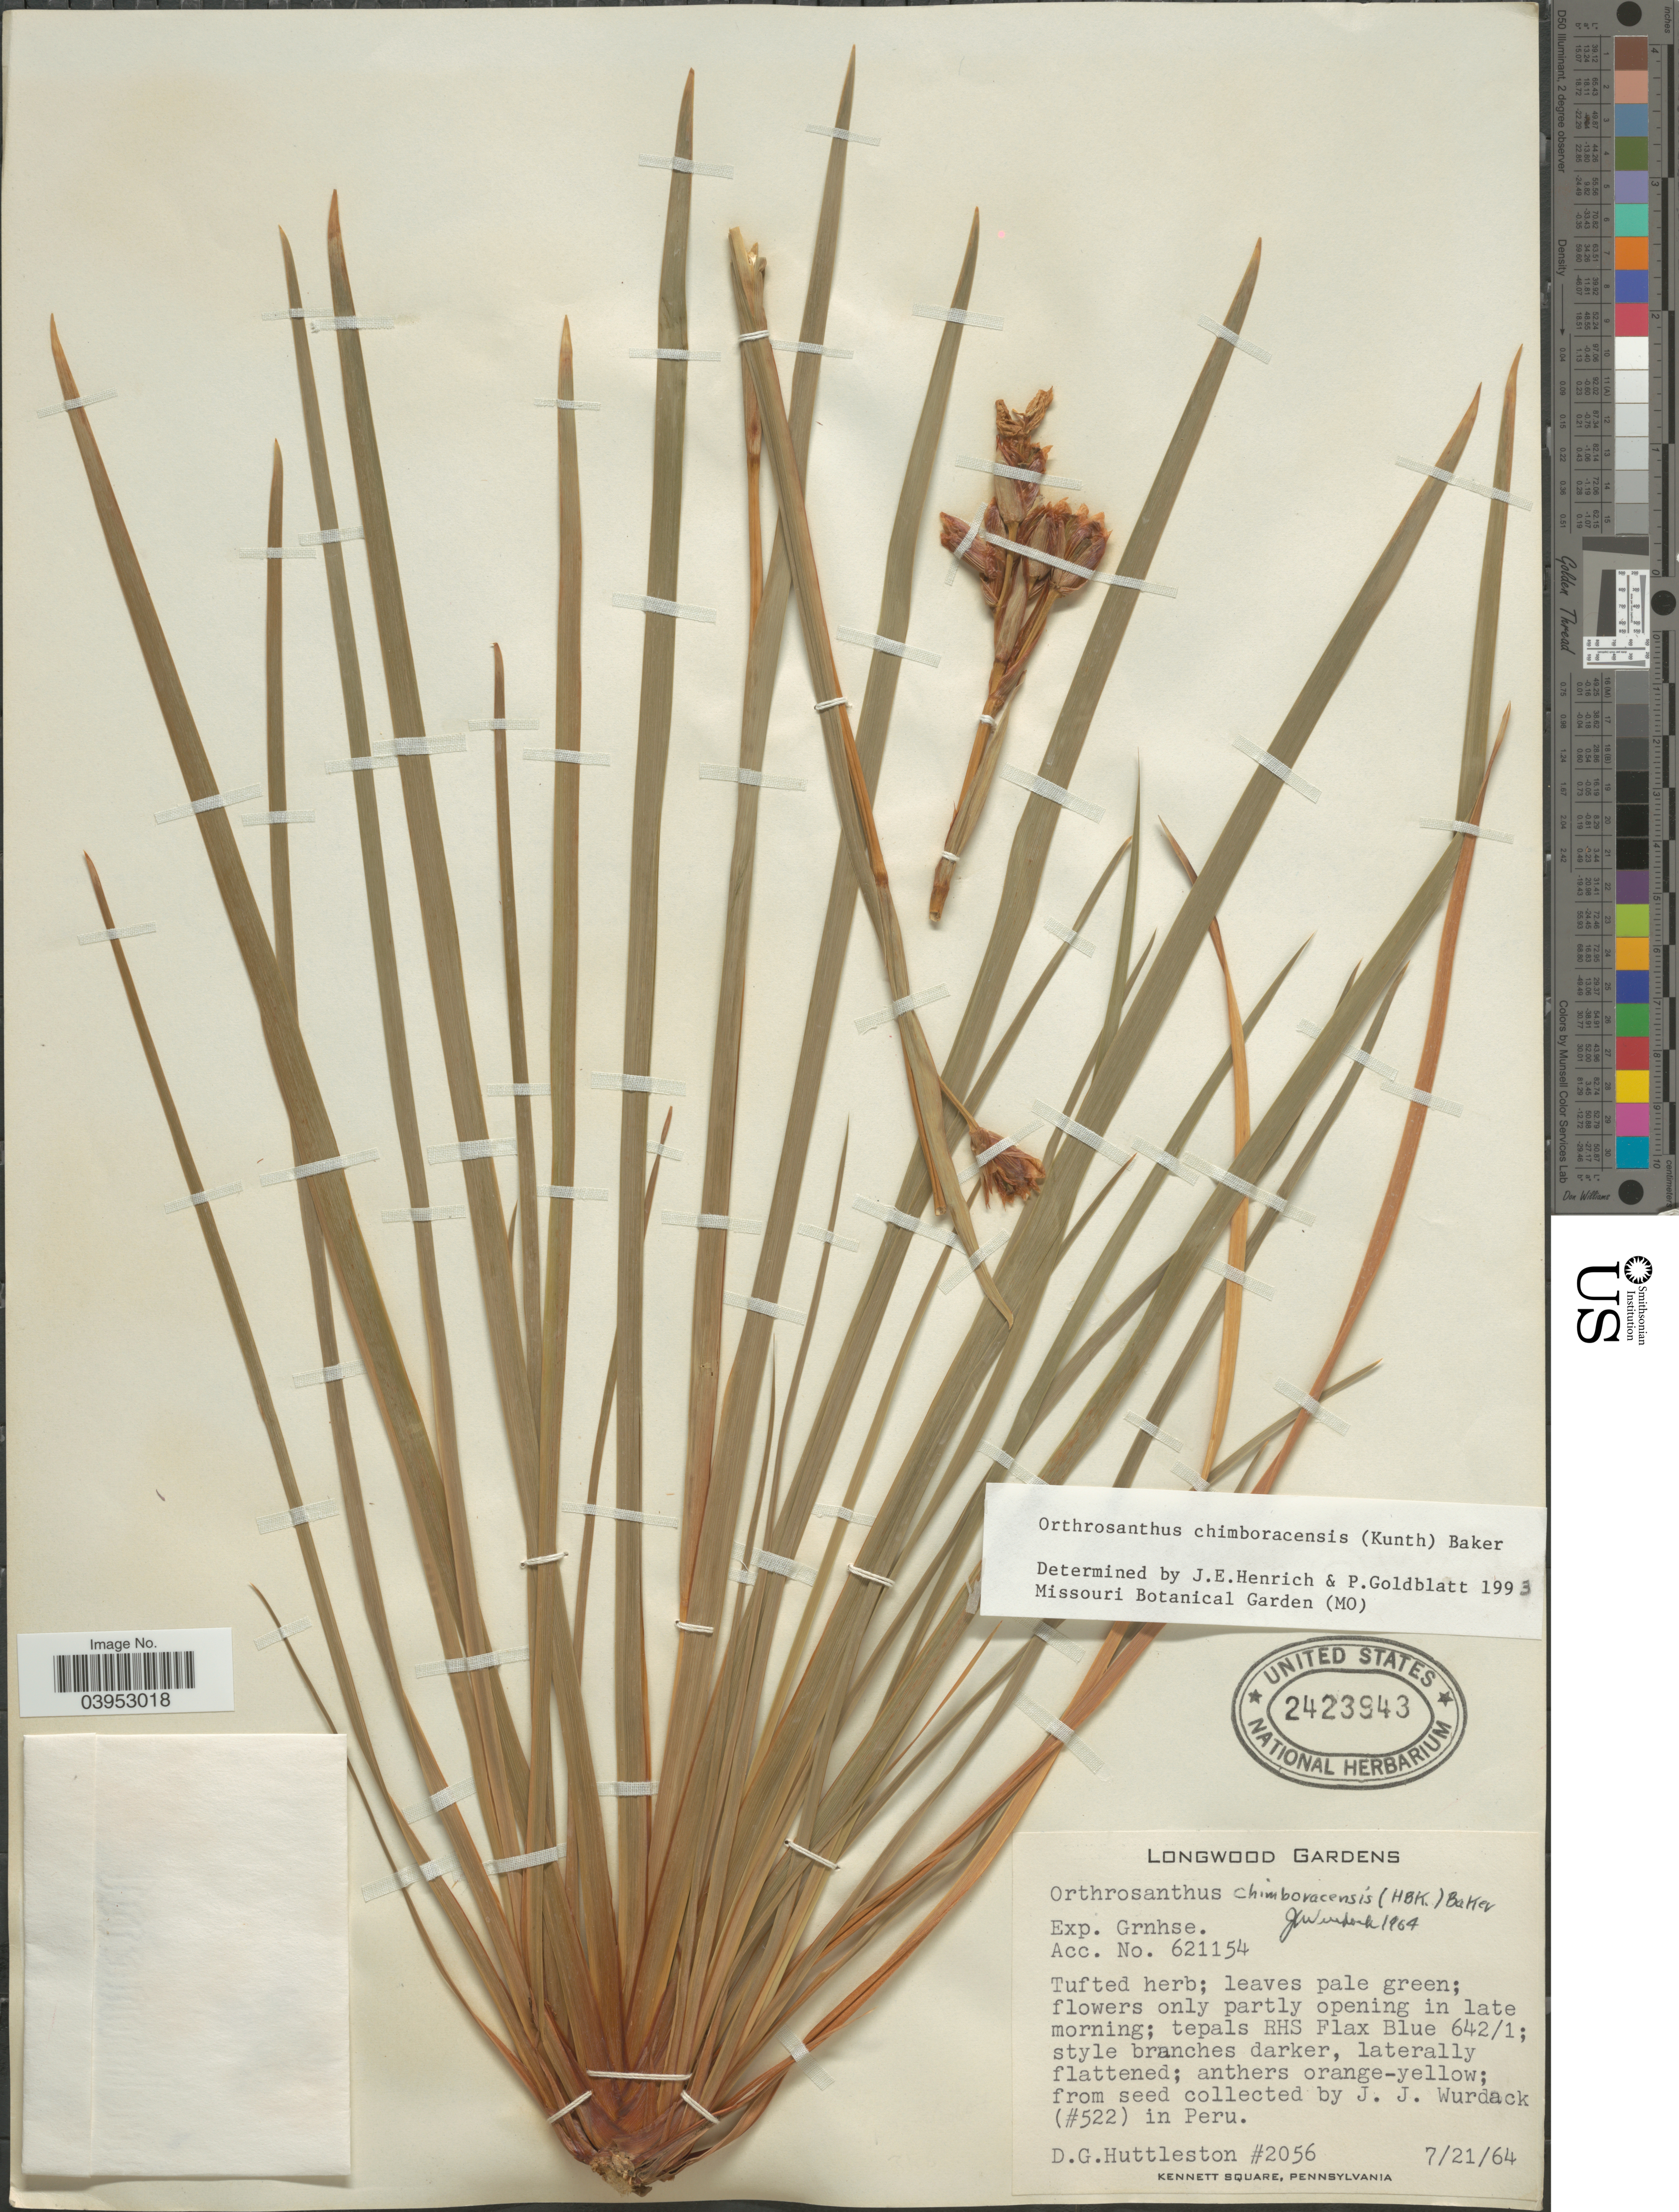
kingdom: Plantae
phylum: Tracheophyta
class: Liliopsida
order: Asparagales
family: Iridaceae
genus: Orthrosanthus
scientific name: Orthrosanthus chimboracensis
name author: (Kunth) Baker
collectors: D. G. Huttleston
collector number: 2056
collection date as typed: Transcribed d/m/y: 21/7/64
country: United States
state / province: Pennsylvania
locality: Longwood Gardens. Exp. Grnhse.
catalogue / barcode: US 2423943